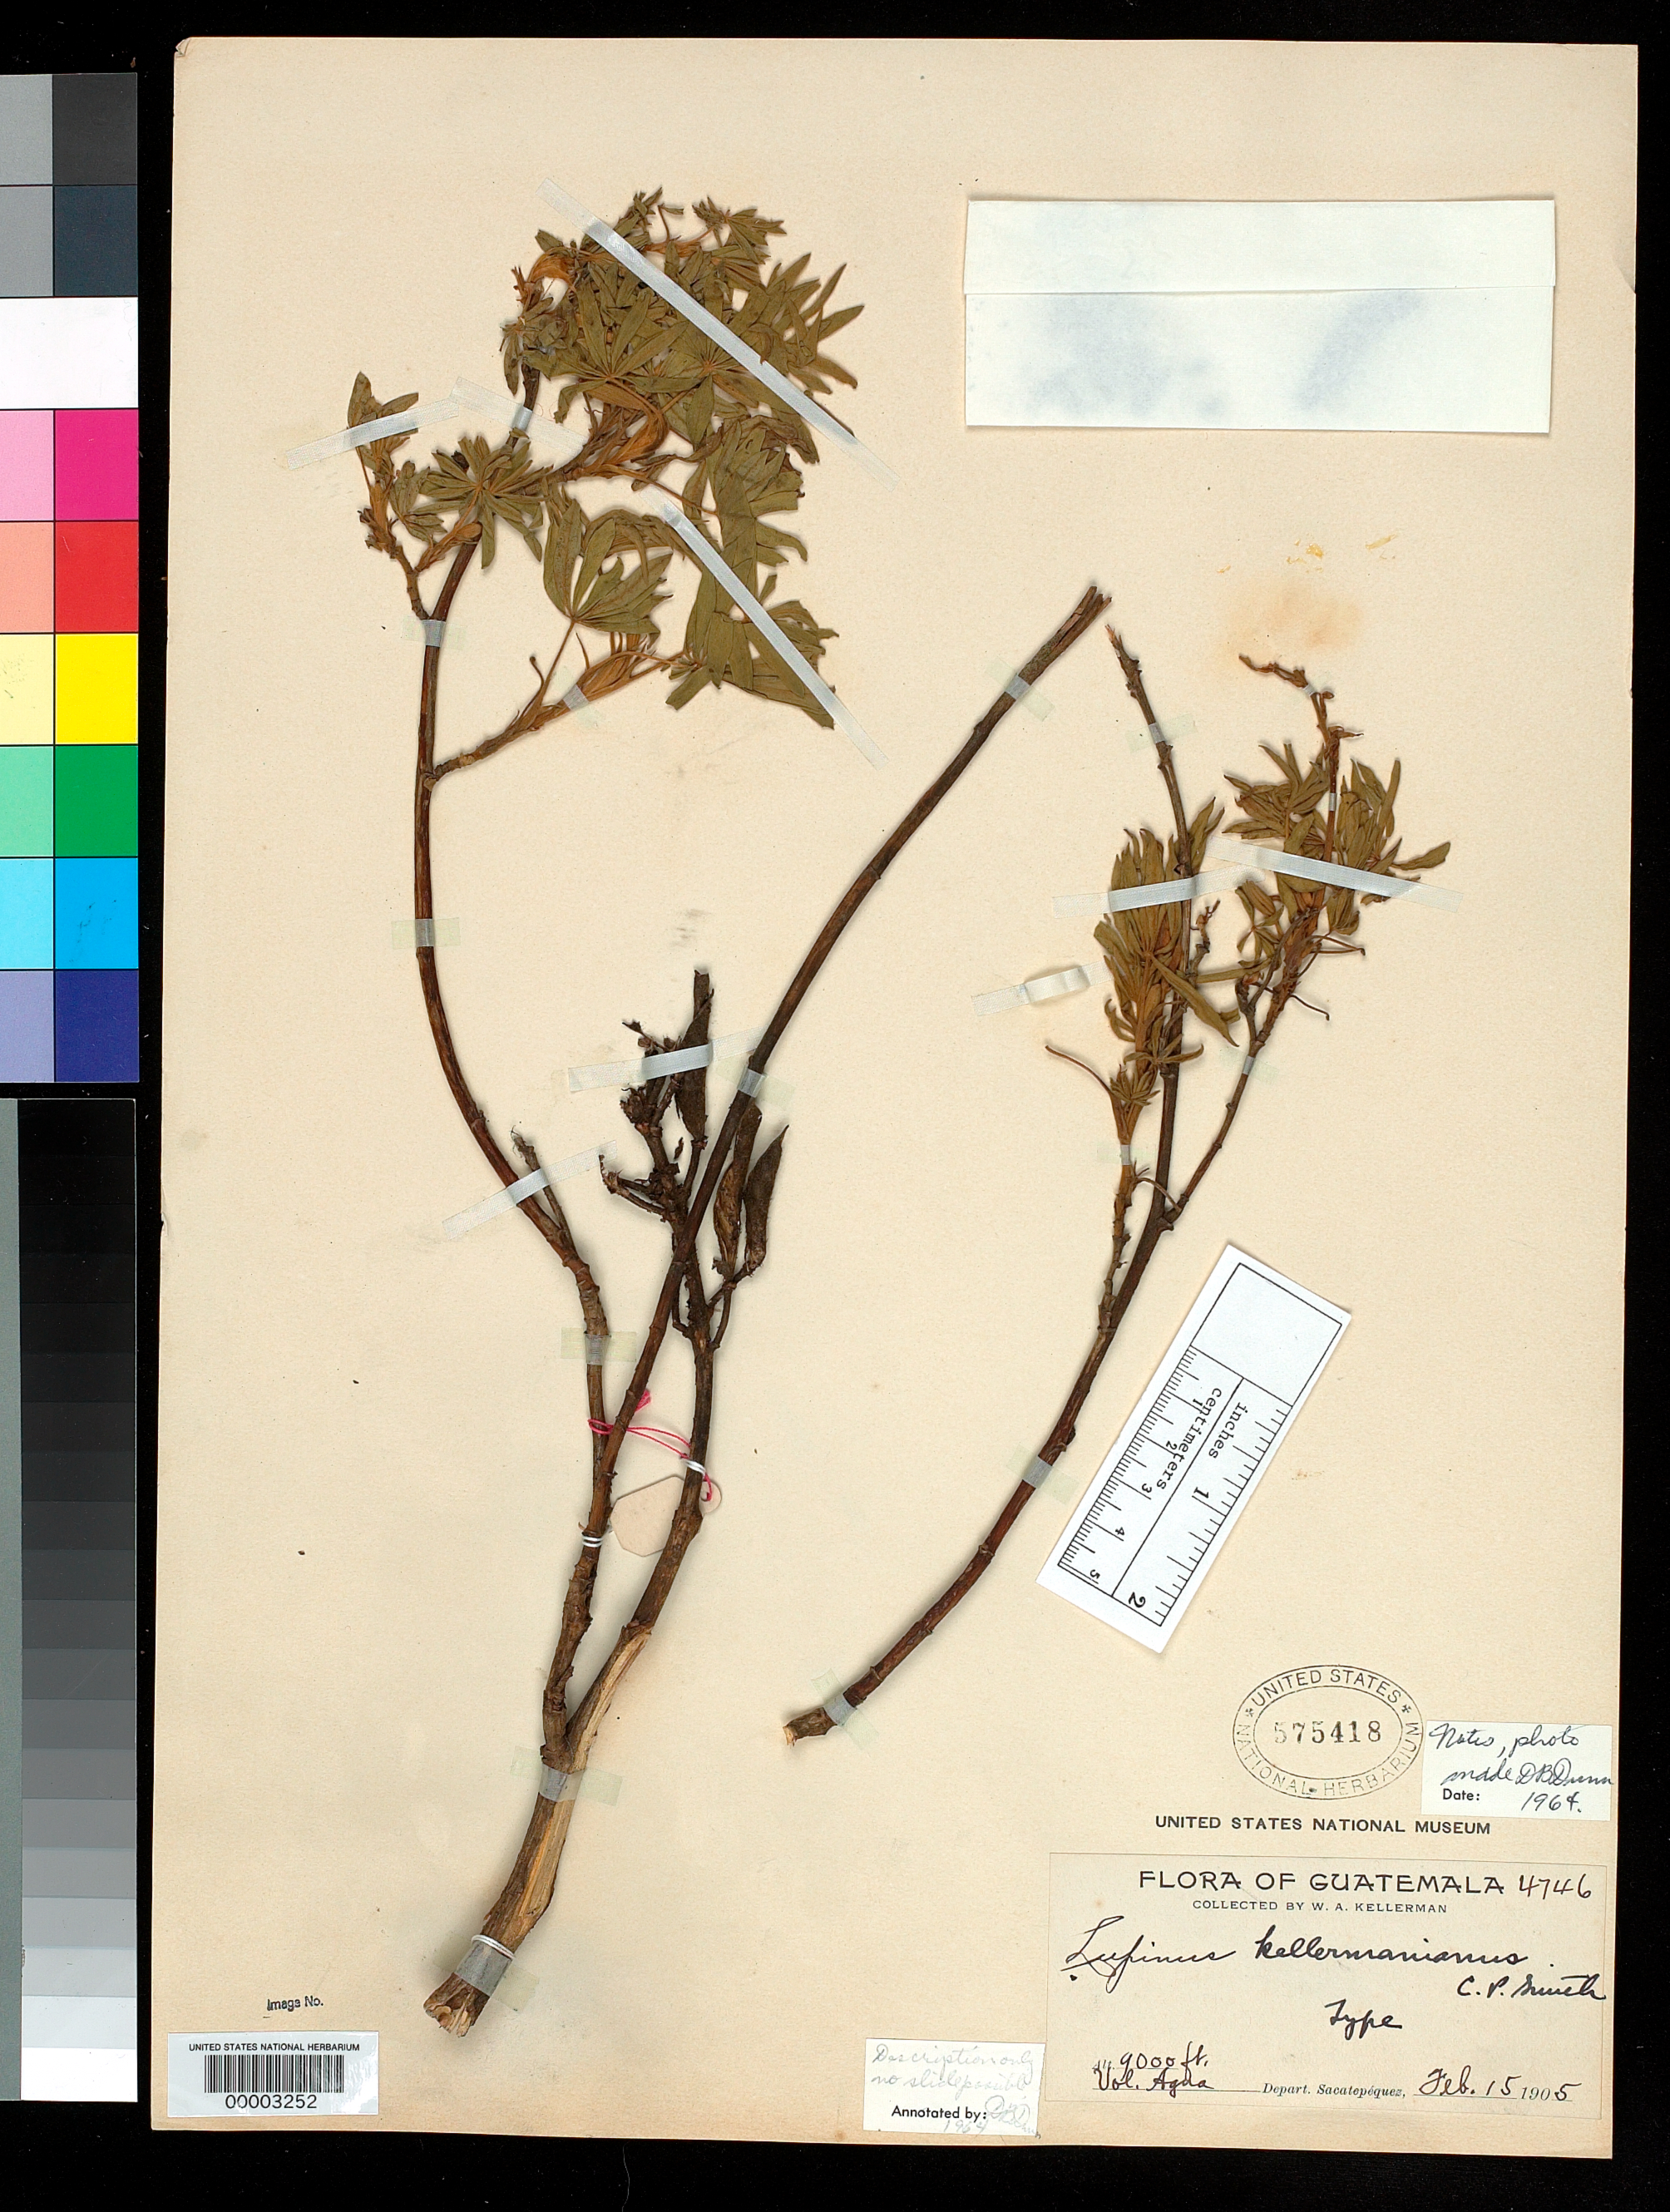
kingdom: Plantae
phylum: Tracheophyta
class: Magnoliopsida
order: Fabales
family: Fabaceae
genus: Lupinus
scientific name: Lupinus kellermanianus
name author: C.P. Sm.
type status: Holotype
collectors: W. A. Kellerman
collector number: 4746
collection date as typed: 15 Feb 1905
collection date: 1905-02-15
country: Guatemala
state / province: Sacatepéquez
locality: Volcan Agua.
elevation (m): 2743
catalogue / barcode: US 575418